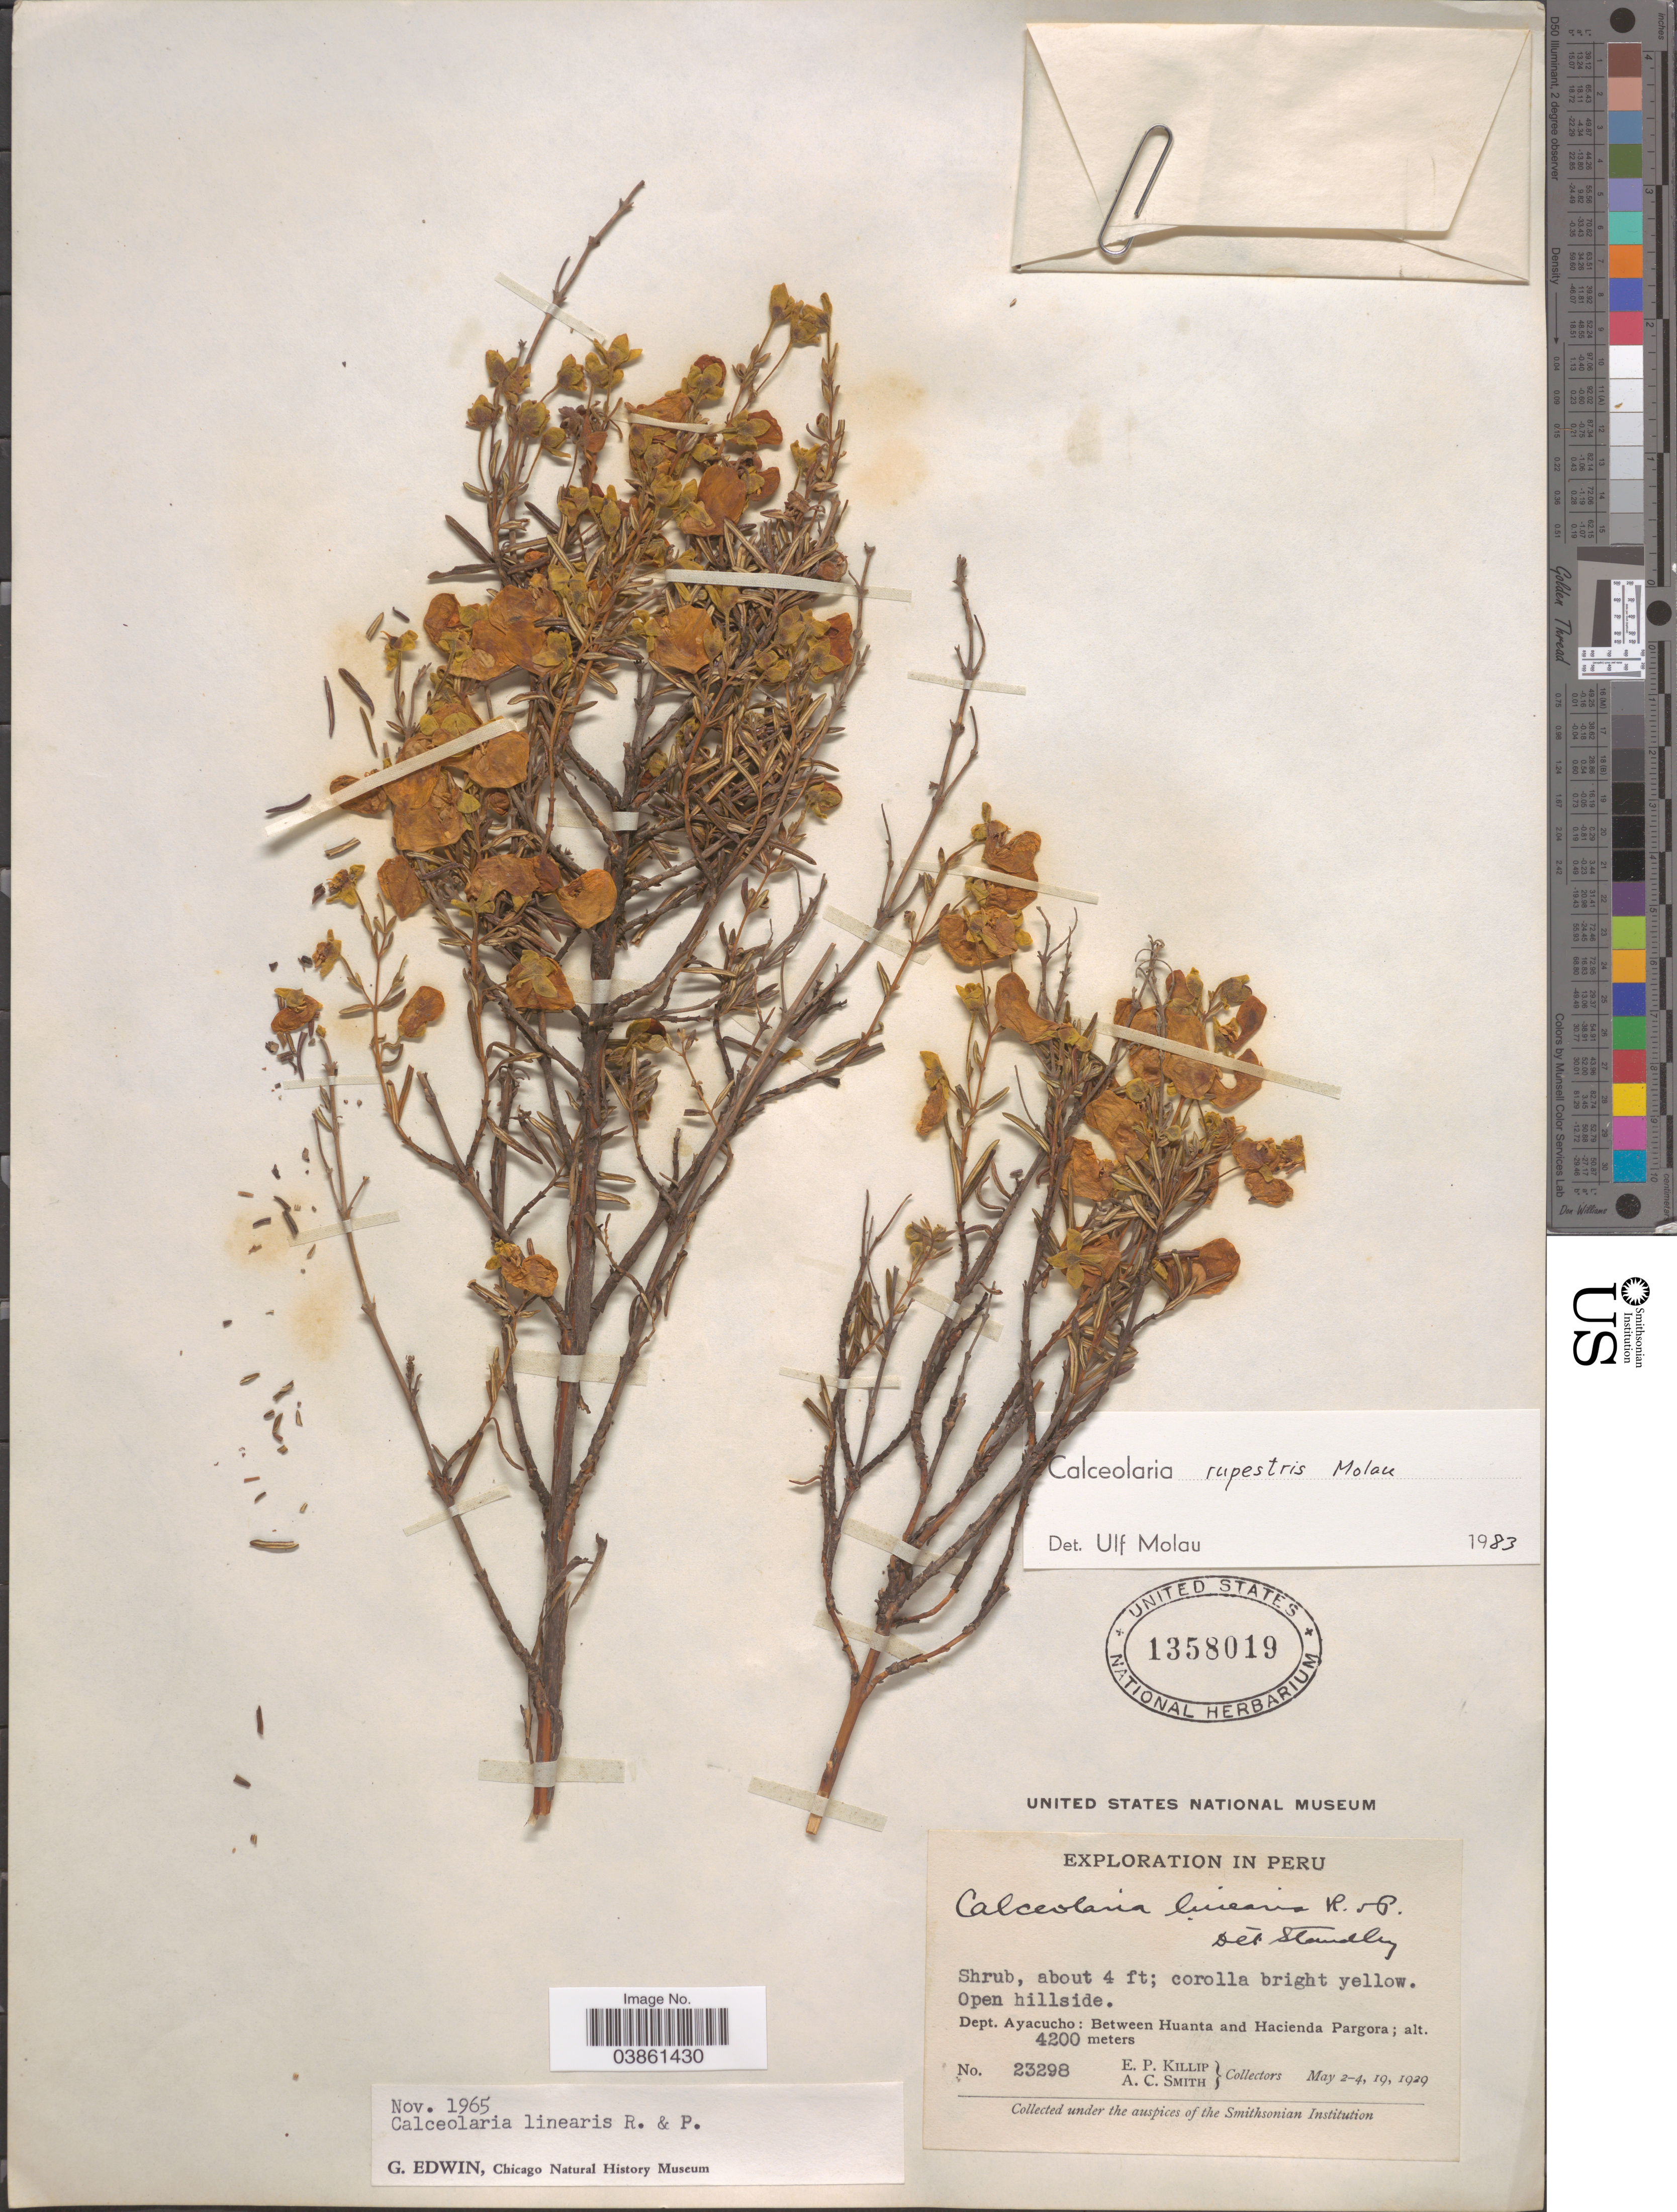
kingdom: Plantae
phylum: Tracheophyta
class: Magnoliopsida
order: Lamiales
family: Calceolariaceae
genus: Calceolaria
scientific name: Calceolaria rupestris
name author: Molau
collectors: E. P. Killip & A. C. Smith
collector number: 23298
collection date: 1929-05-02/1929-05-19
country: Peru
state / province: Ayacucho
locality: Dept. Ayacucho: Between Huanta and Hacienda Pargora.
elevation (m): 4200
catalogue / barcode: US 1358019